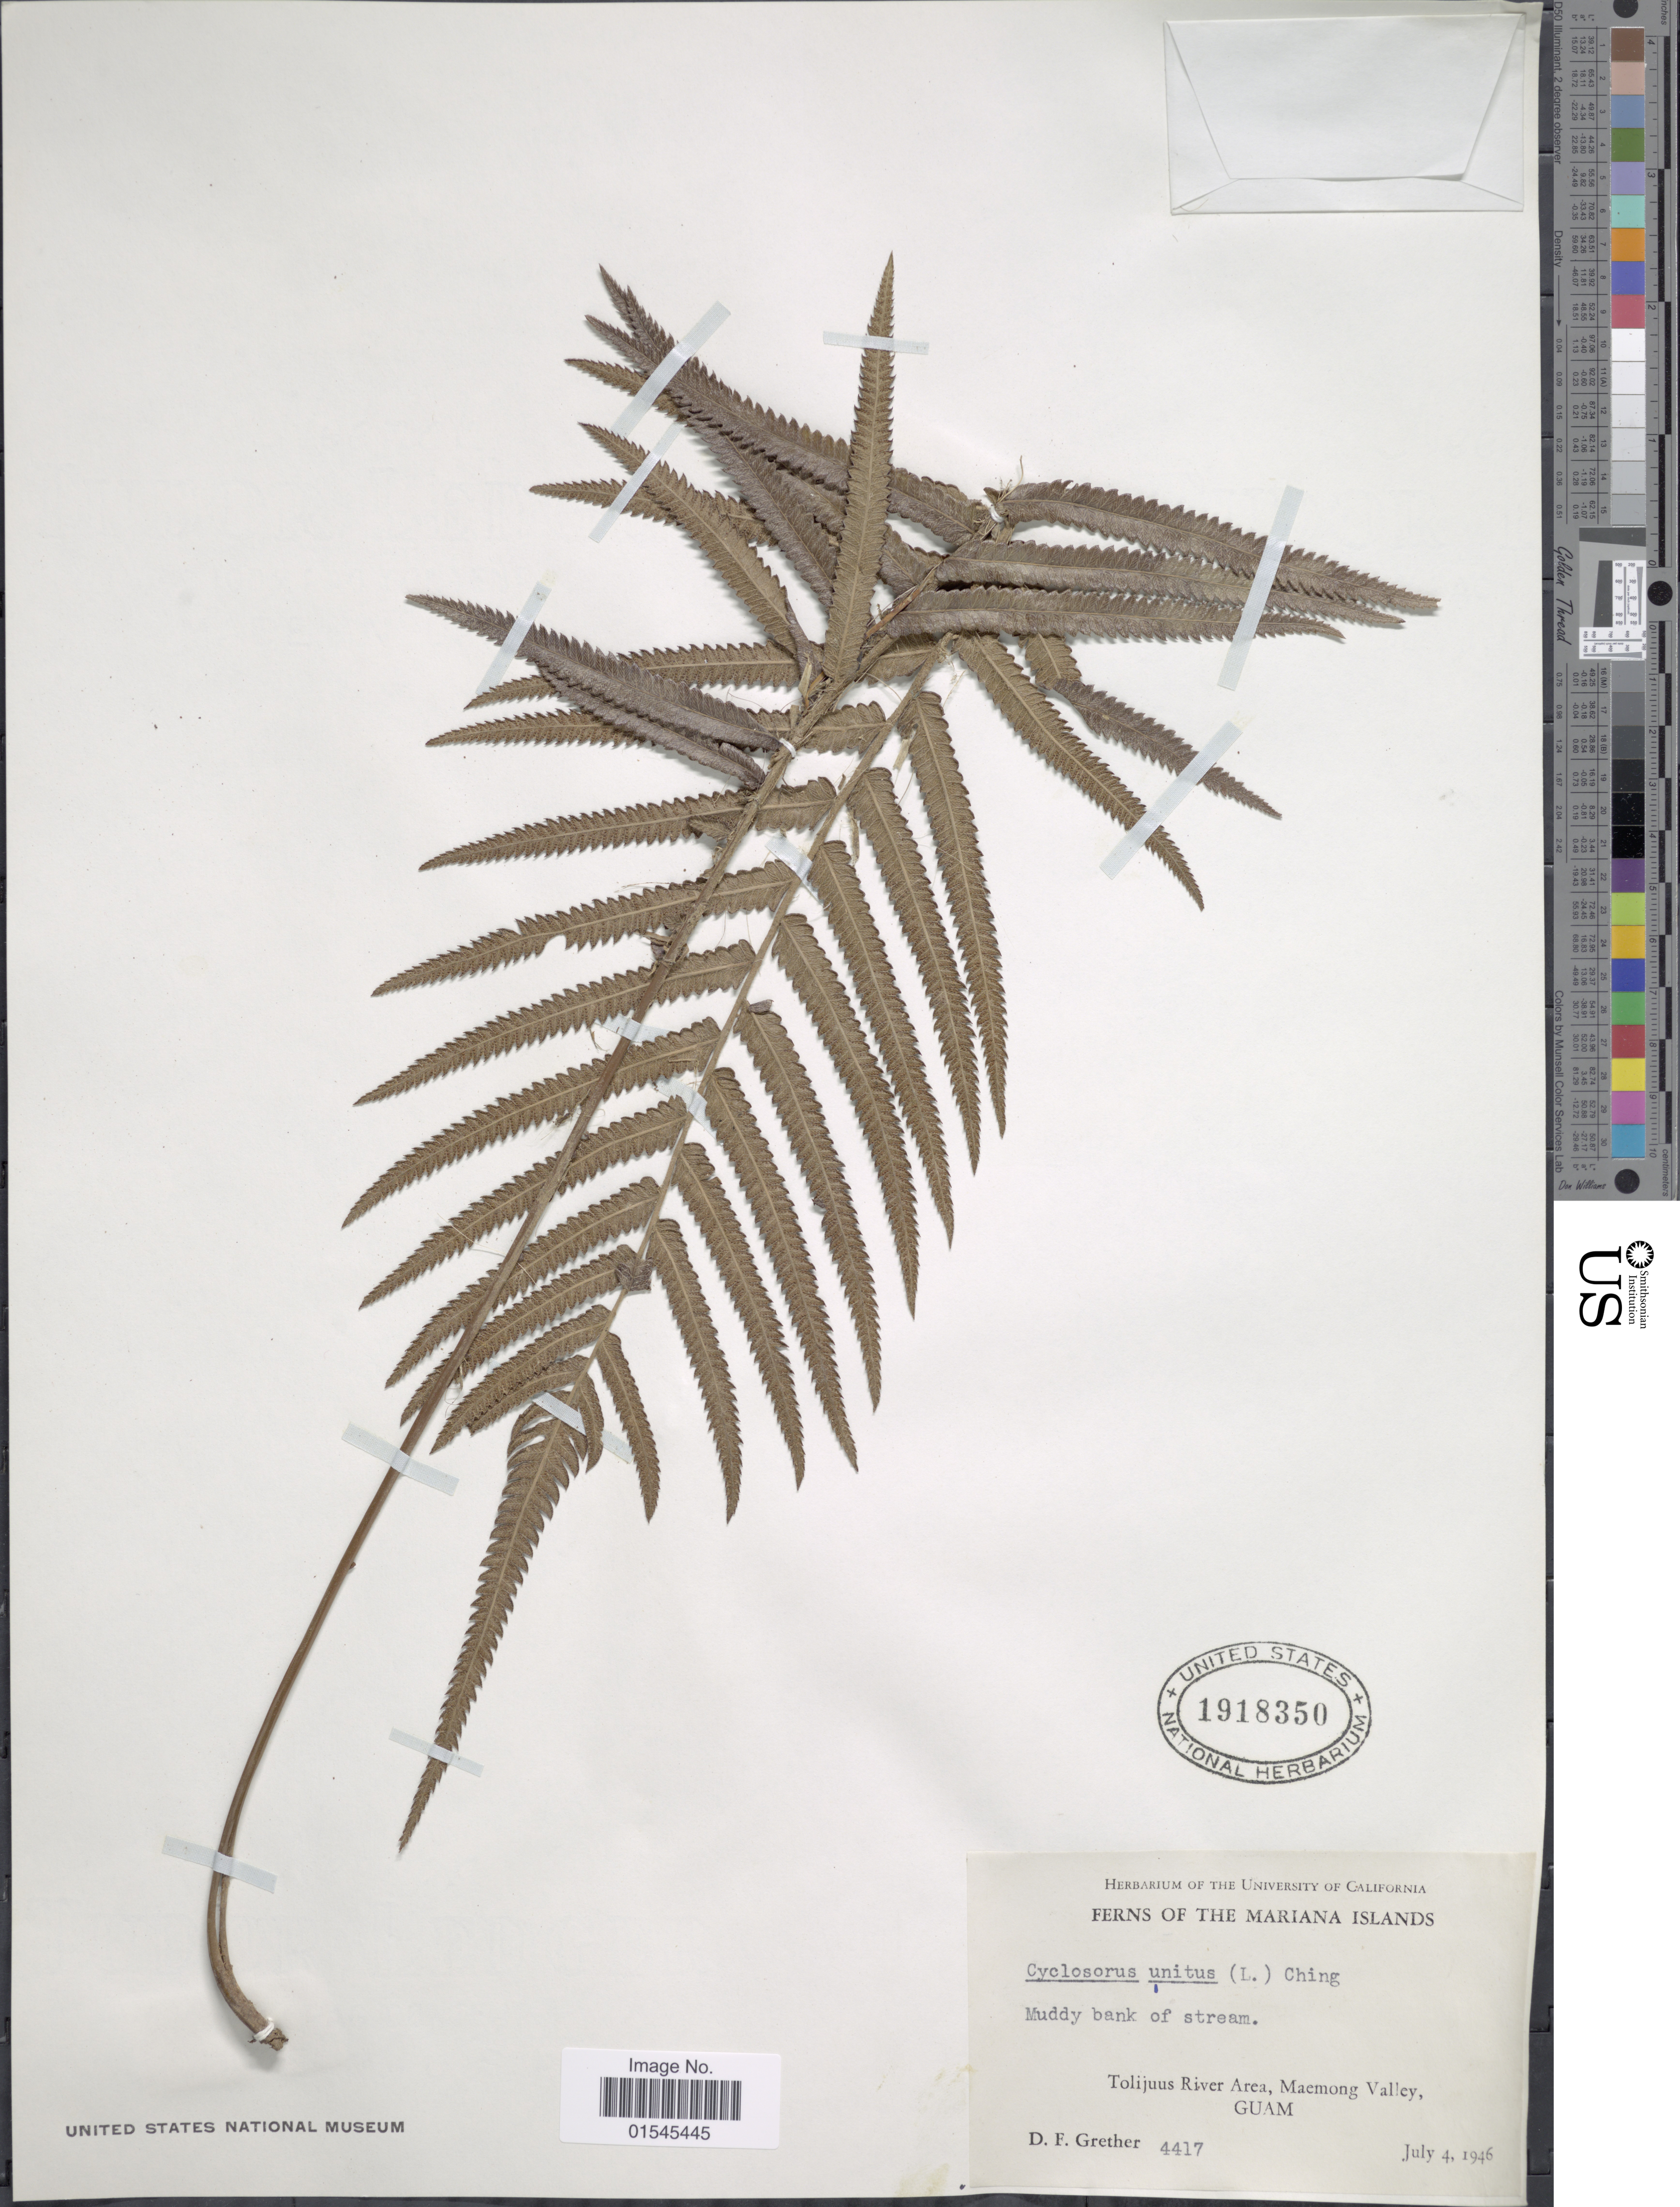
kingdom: Plantae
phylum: Tracheophyta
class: Polypodiopsida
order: Polypodiales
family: Thelypteridaceae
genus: Sphaerostephanos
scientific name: Sphaerostephanos unitus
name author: (L.) Holttum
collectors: D. F. Grether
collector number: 4417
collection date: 1946-07-04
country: Guam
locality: The Marianas Islands. Tolijuus River Area, Maemong Valley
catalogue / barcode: US 1918350